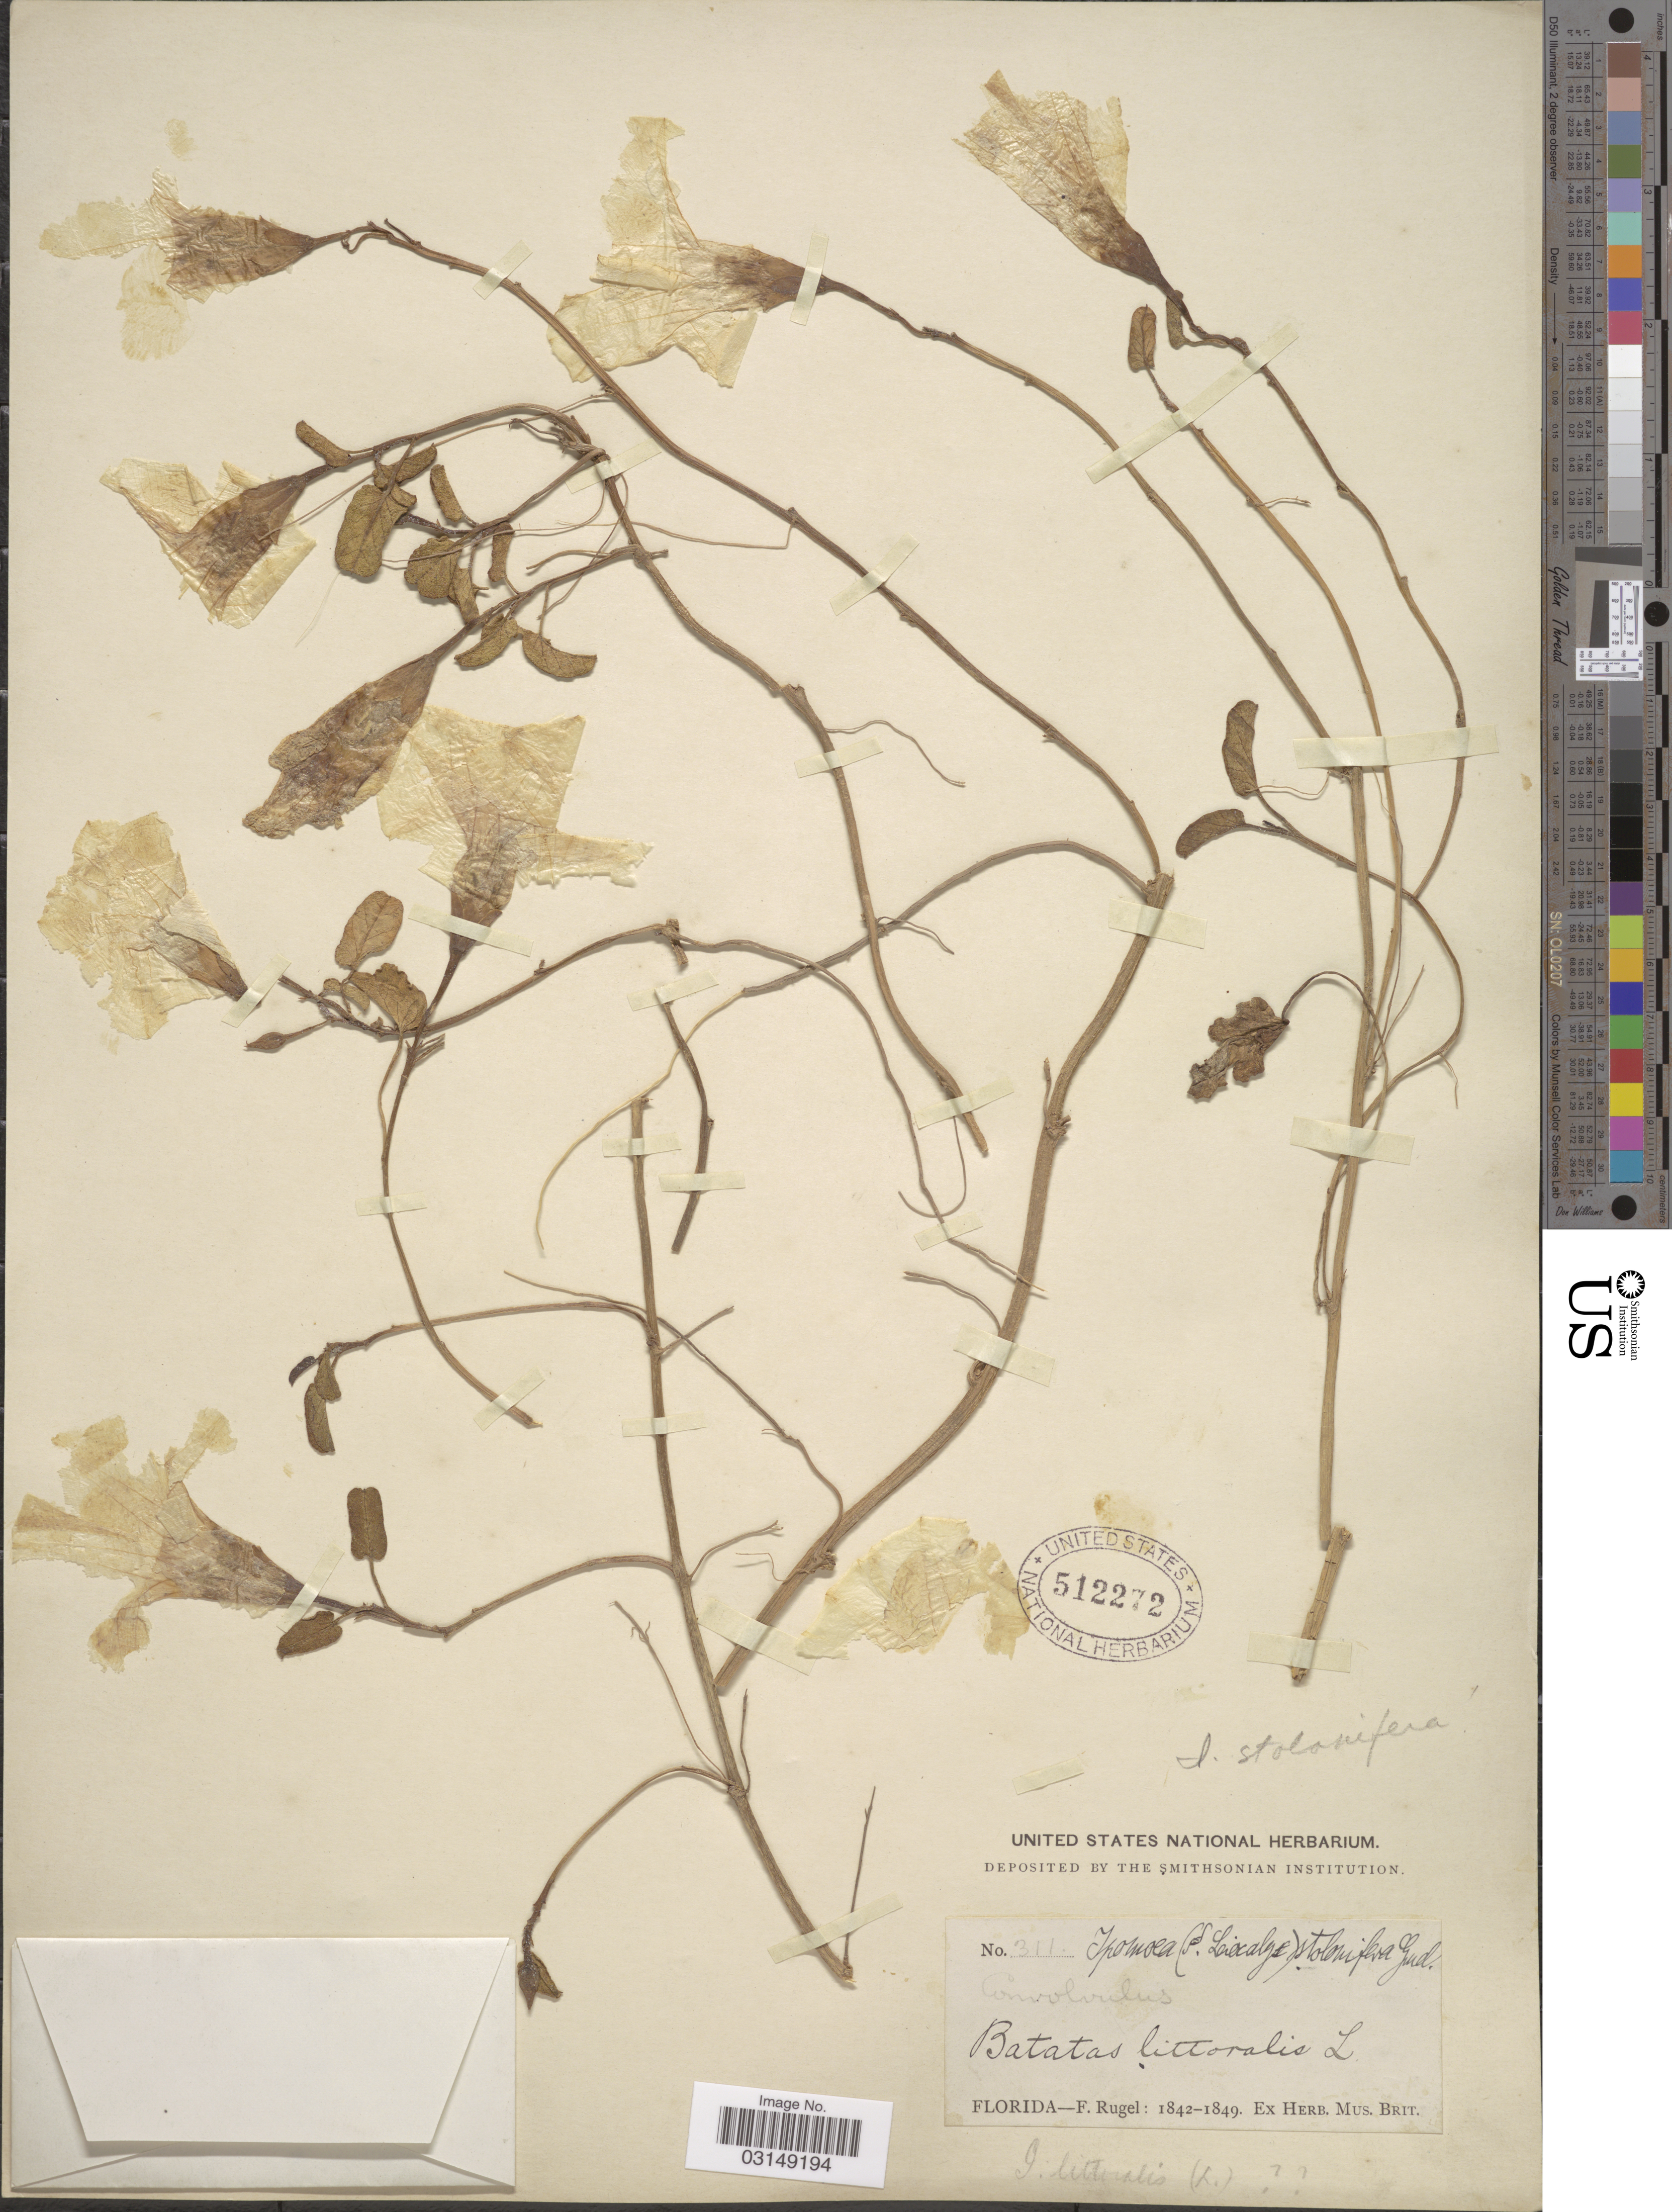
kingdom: Plantae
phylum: Tracheophyta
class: Magnoliopsida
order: Solanales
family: Convolvulaceae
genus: Ipomoea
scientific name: Ipomoea stolonifera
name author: (Cirillo) J.F. Gmel.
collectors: F. Rugel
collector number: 311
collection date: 1842/1849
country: United States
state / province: Florida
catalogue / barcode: US 512272